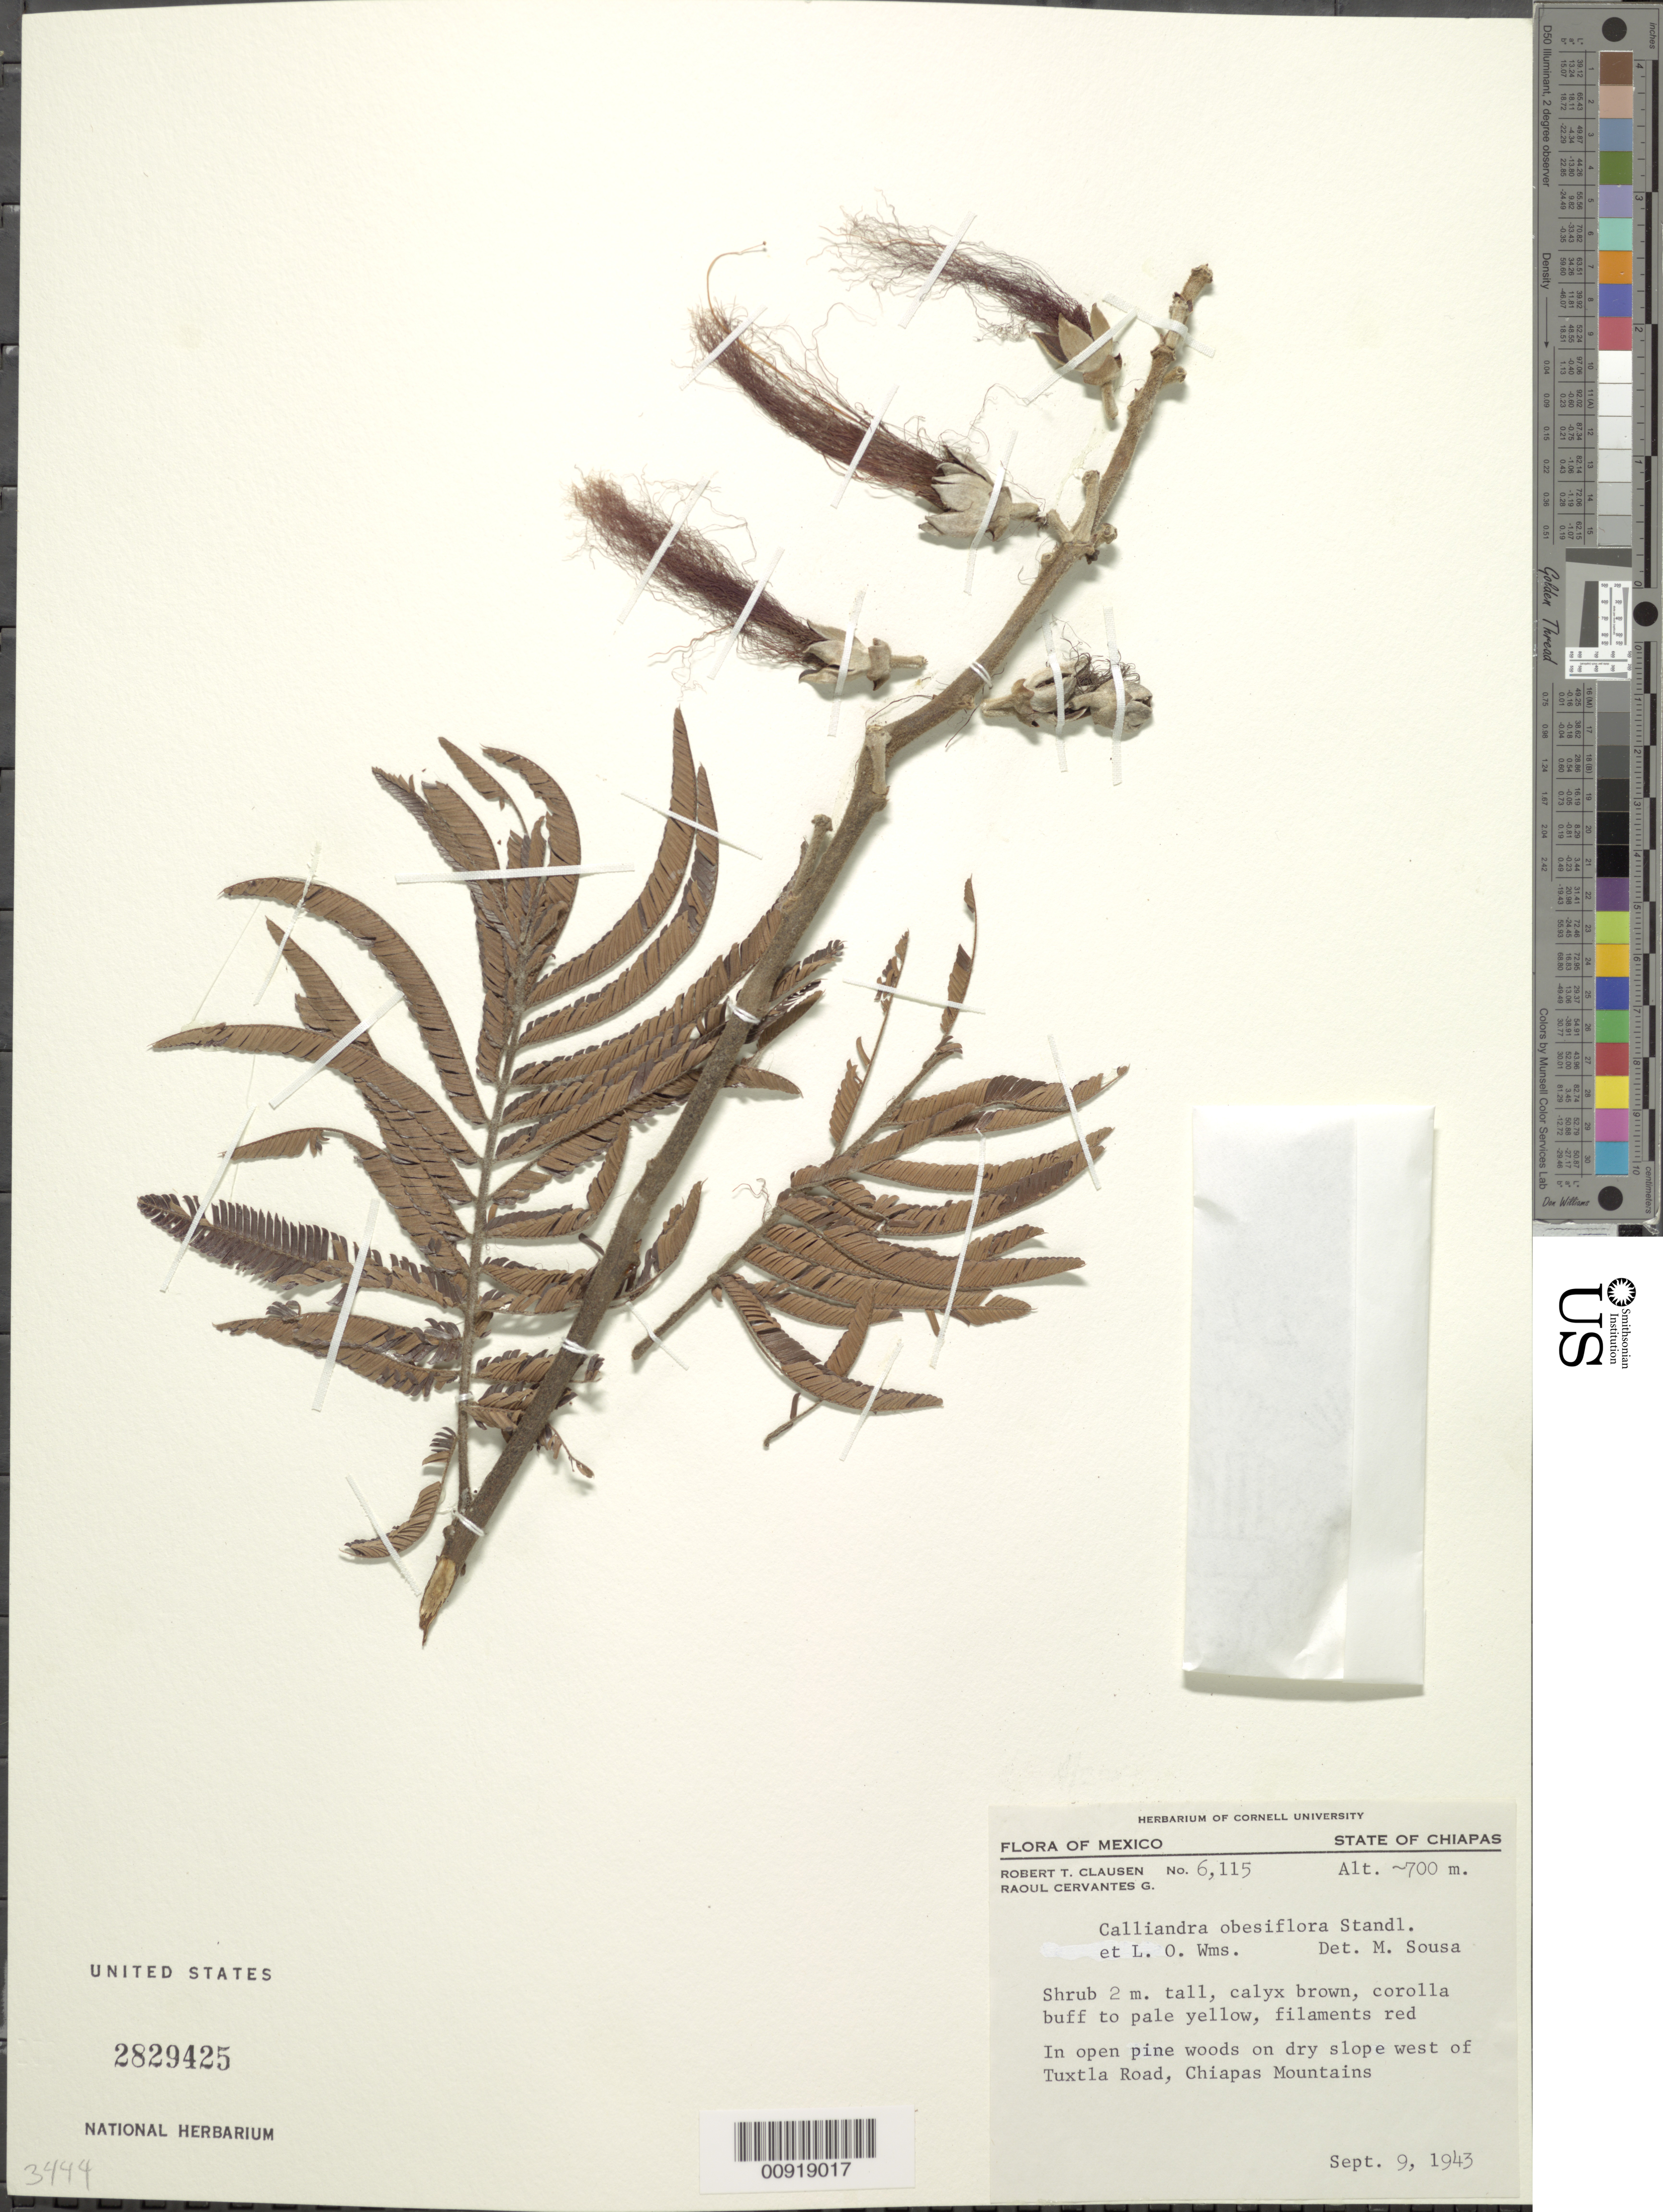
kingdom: Plantae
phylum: Tracheophyta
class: Magnoliopsida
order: Fabales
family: Fabaceae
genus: Calliandra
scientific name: Calliandra obesiflora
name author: Standl. & L.O. Williams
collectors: R. T. Clausen & R. Cervantes G.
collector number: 6,115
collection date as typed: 09 Sep 1943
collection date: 1943-09-09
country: Mexico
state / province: Chiapas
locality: Dry slope west of Tuxtla Road, Chiapas Mountains.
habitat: In open pine woods on dry slope.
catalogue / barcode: US 2829425